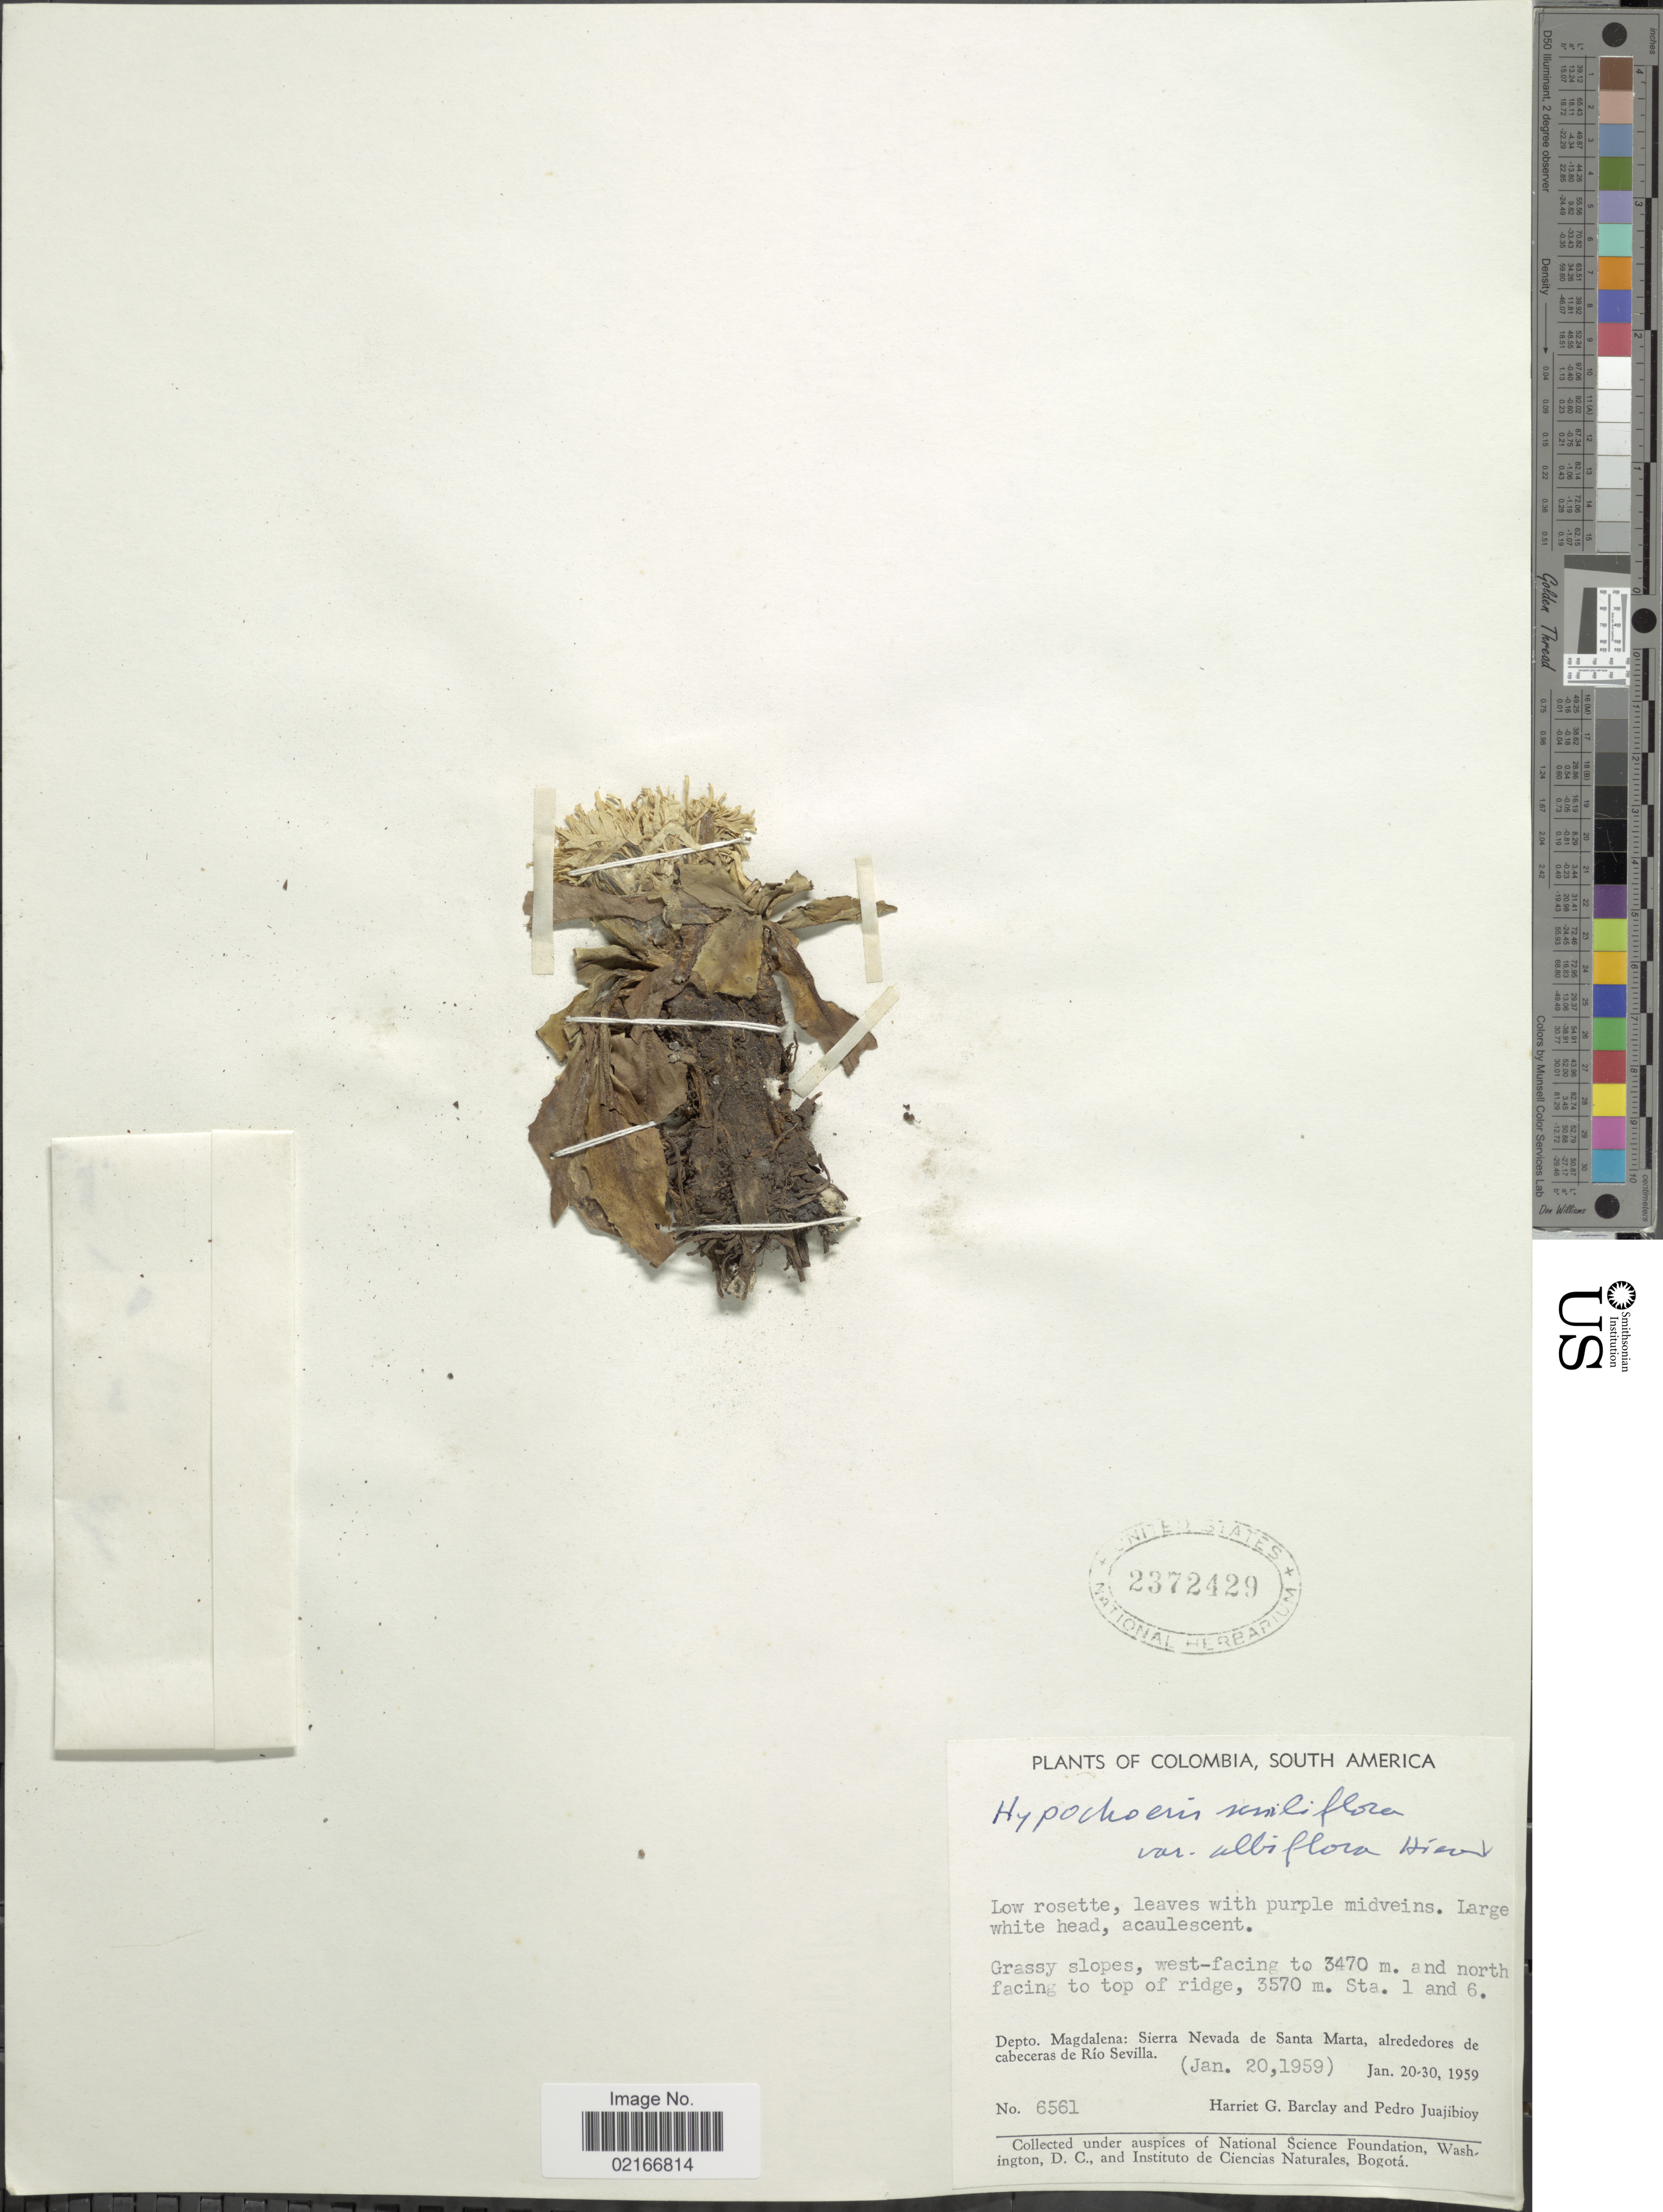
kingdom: Plantae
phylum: Tracheophyta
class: Magnoliopsida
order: Asterales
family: Asteraceae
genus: Hypochaeris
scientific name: Hypochaeris sessiliflora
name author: Kunth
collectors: H. G. Barclay & P. Juajibioy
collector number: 6561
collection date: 1959-01-20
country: Colombia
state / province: Magdalena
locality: West-facing and north-facing to top of ridge. Sierra Nevada de Santa Marta, alrededores de cabeceras de Río Sevilla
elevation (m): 3470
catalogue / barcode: US 2372429